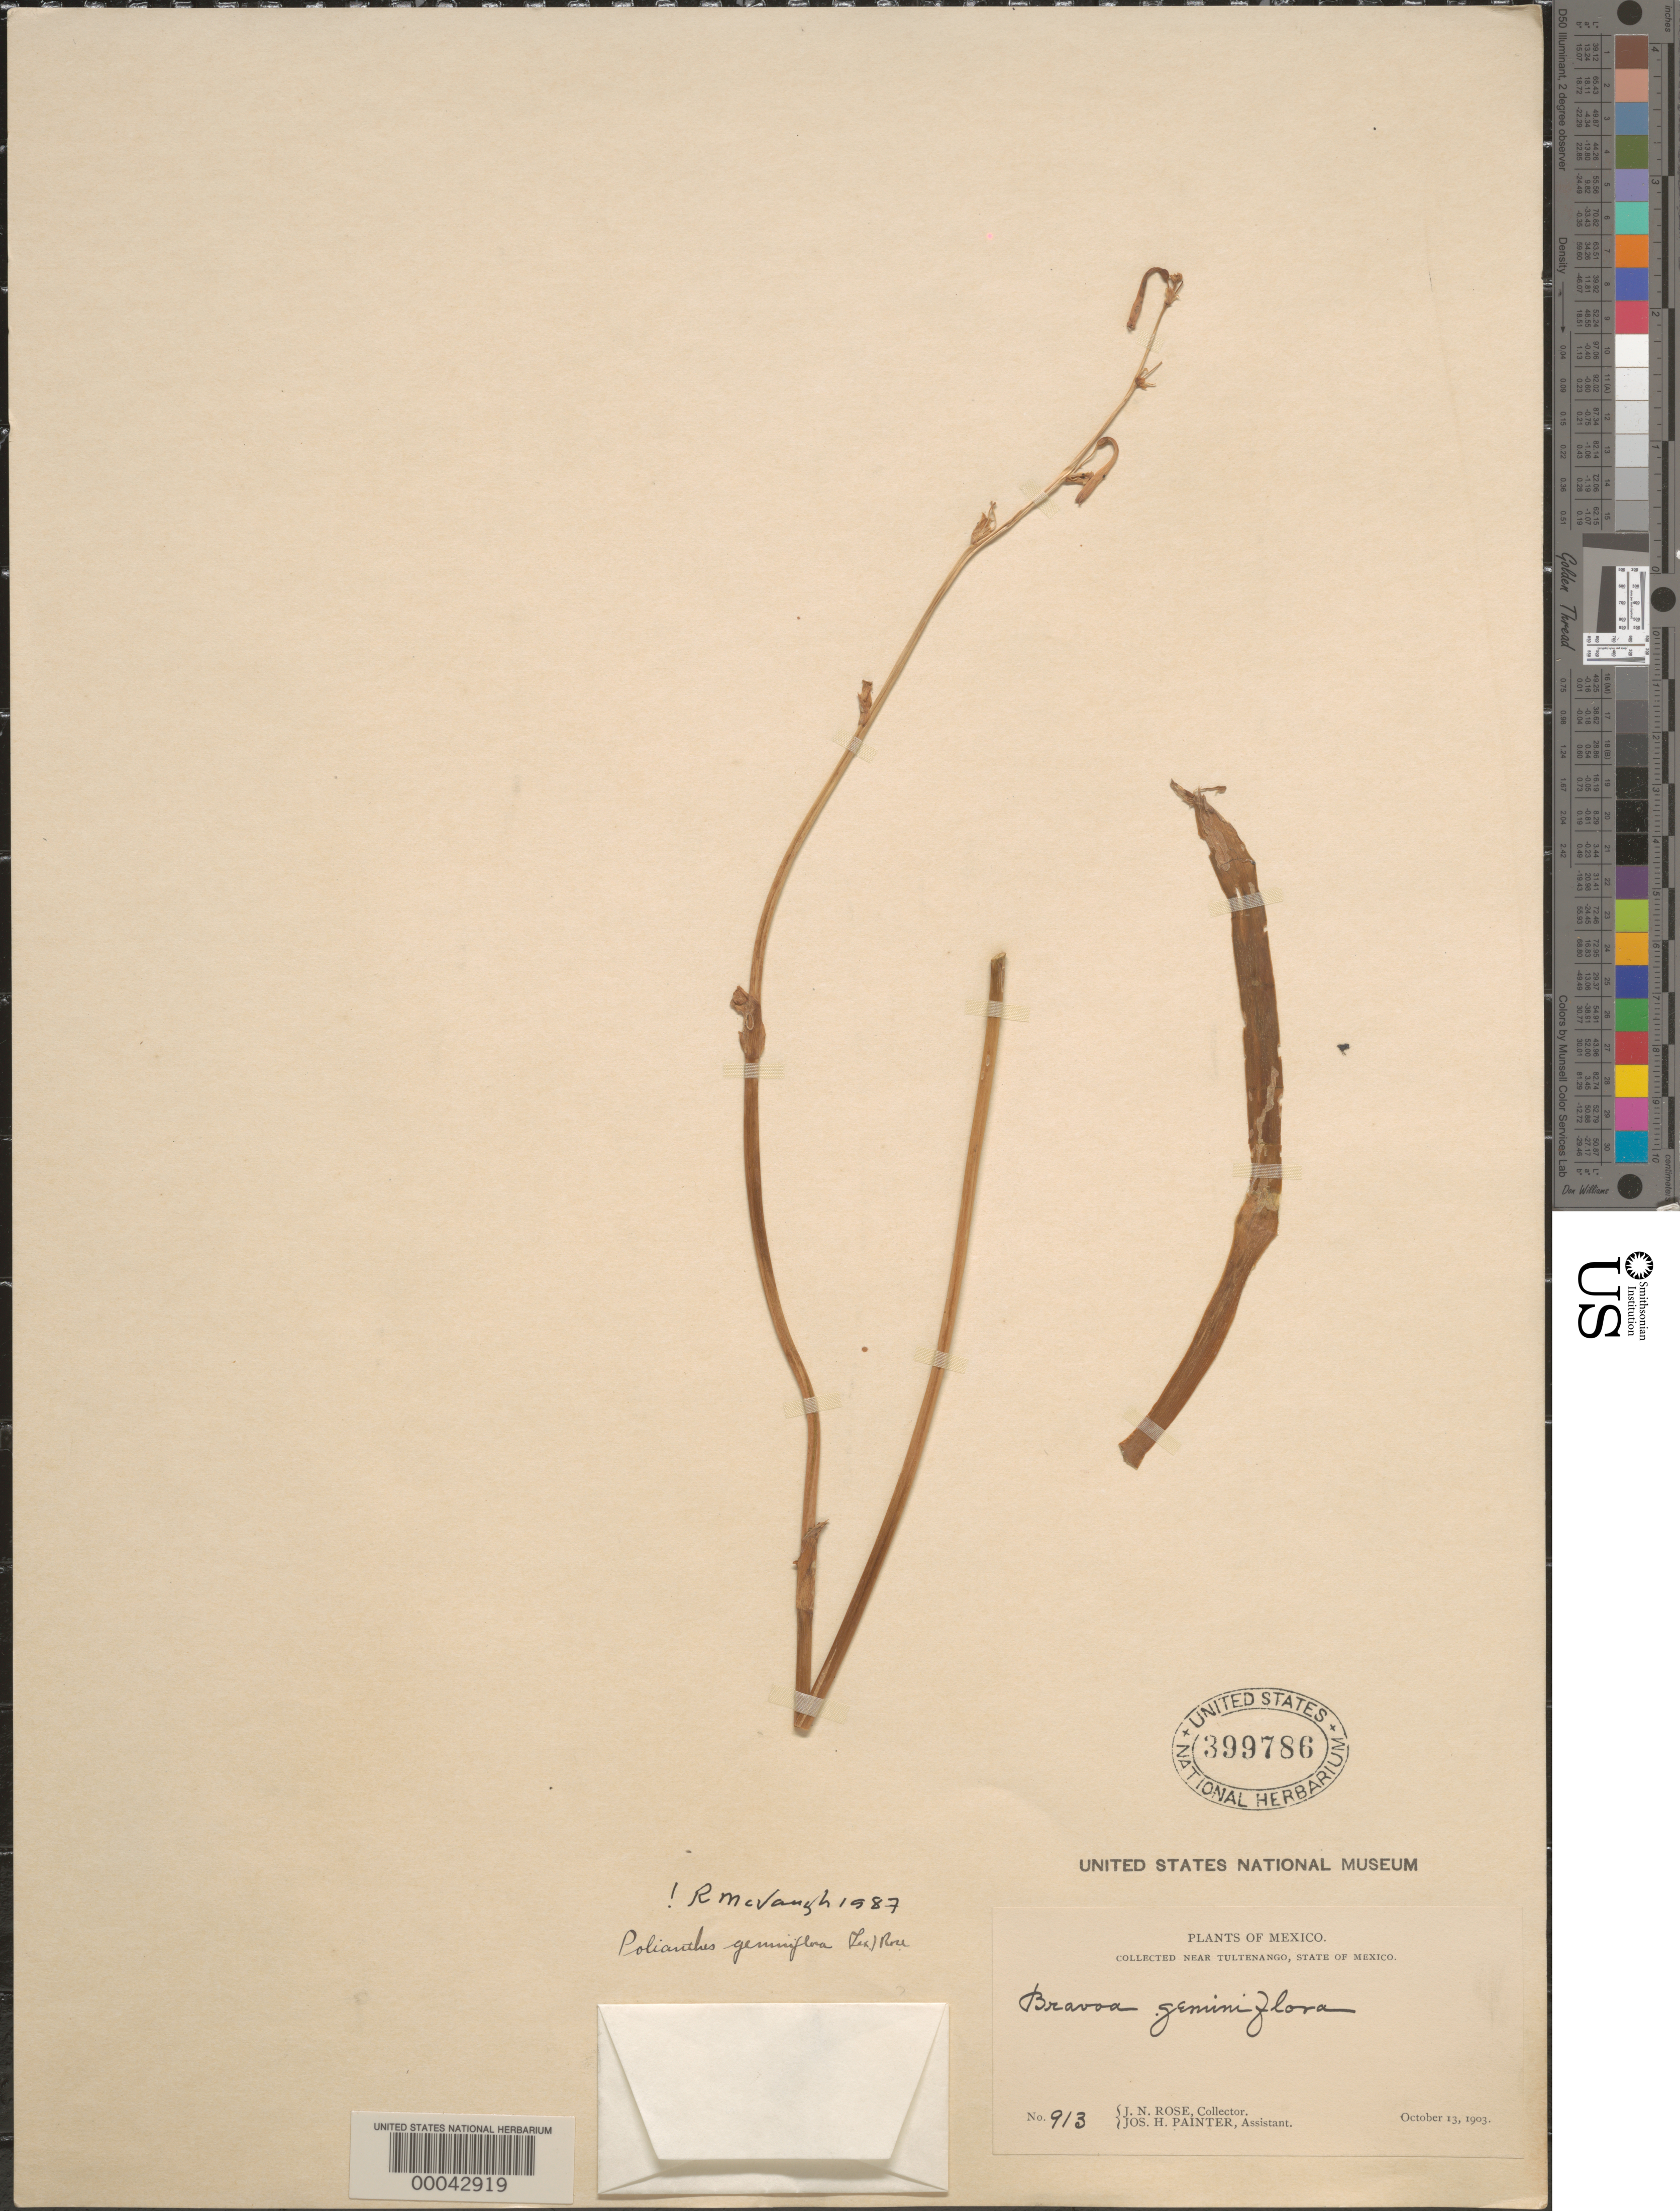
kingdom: Plantae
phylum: Tracheophyta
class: Liliopsida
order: Asparagales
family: Asparagaceae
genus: Polianthes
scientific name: Polianthes geminiflora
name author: (Lex.) Rose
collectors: J. N. Rose & J. H. Painter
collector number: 913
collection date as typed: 13 Oct 1903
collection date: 1903-10-13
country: Mexico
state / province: México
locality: Near Tultenango.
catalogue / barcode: US 399786